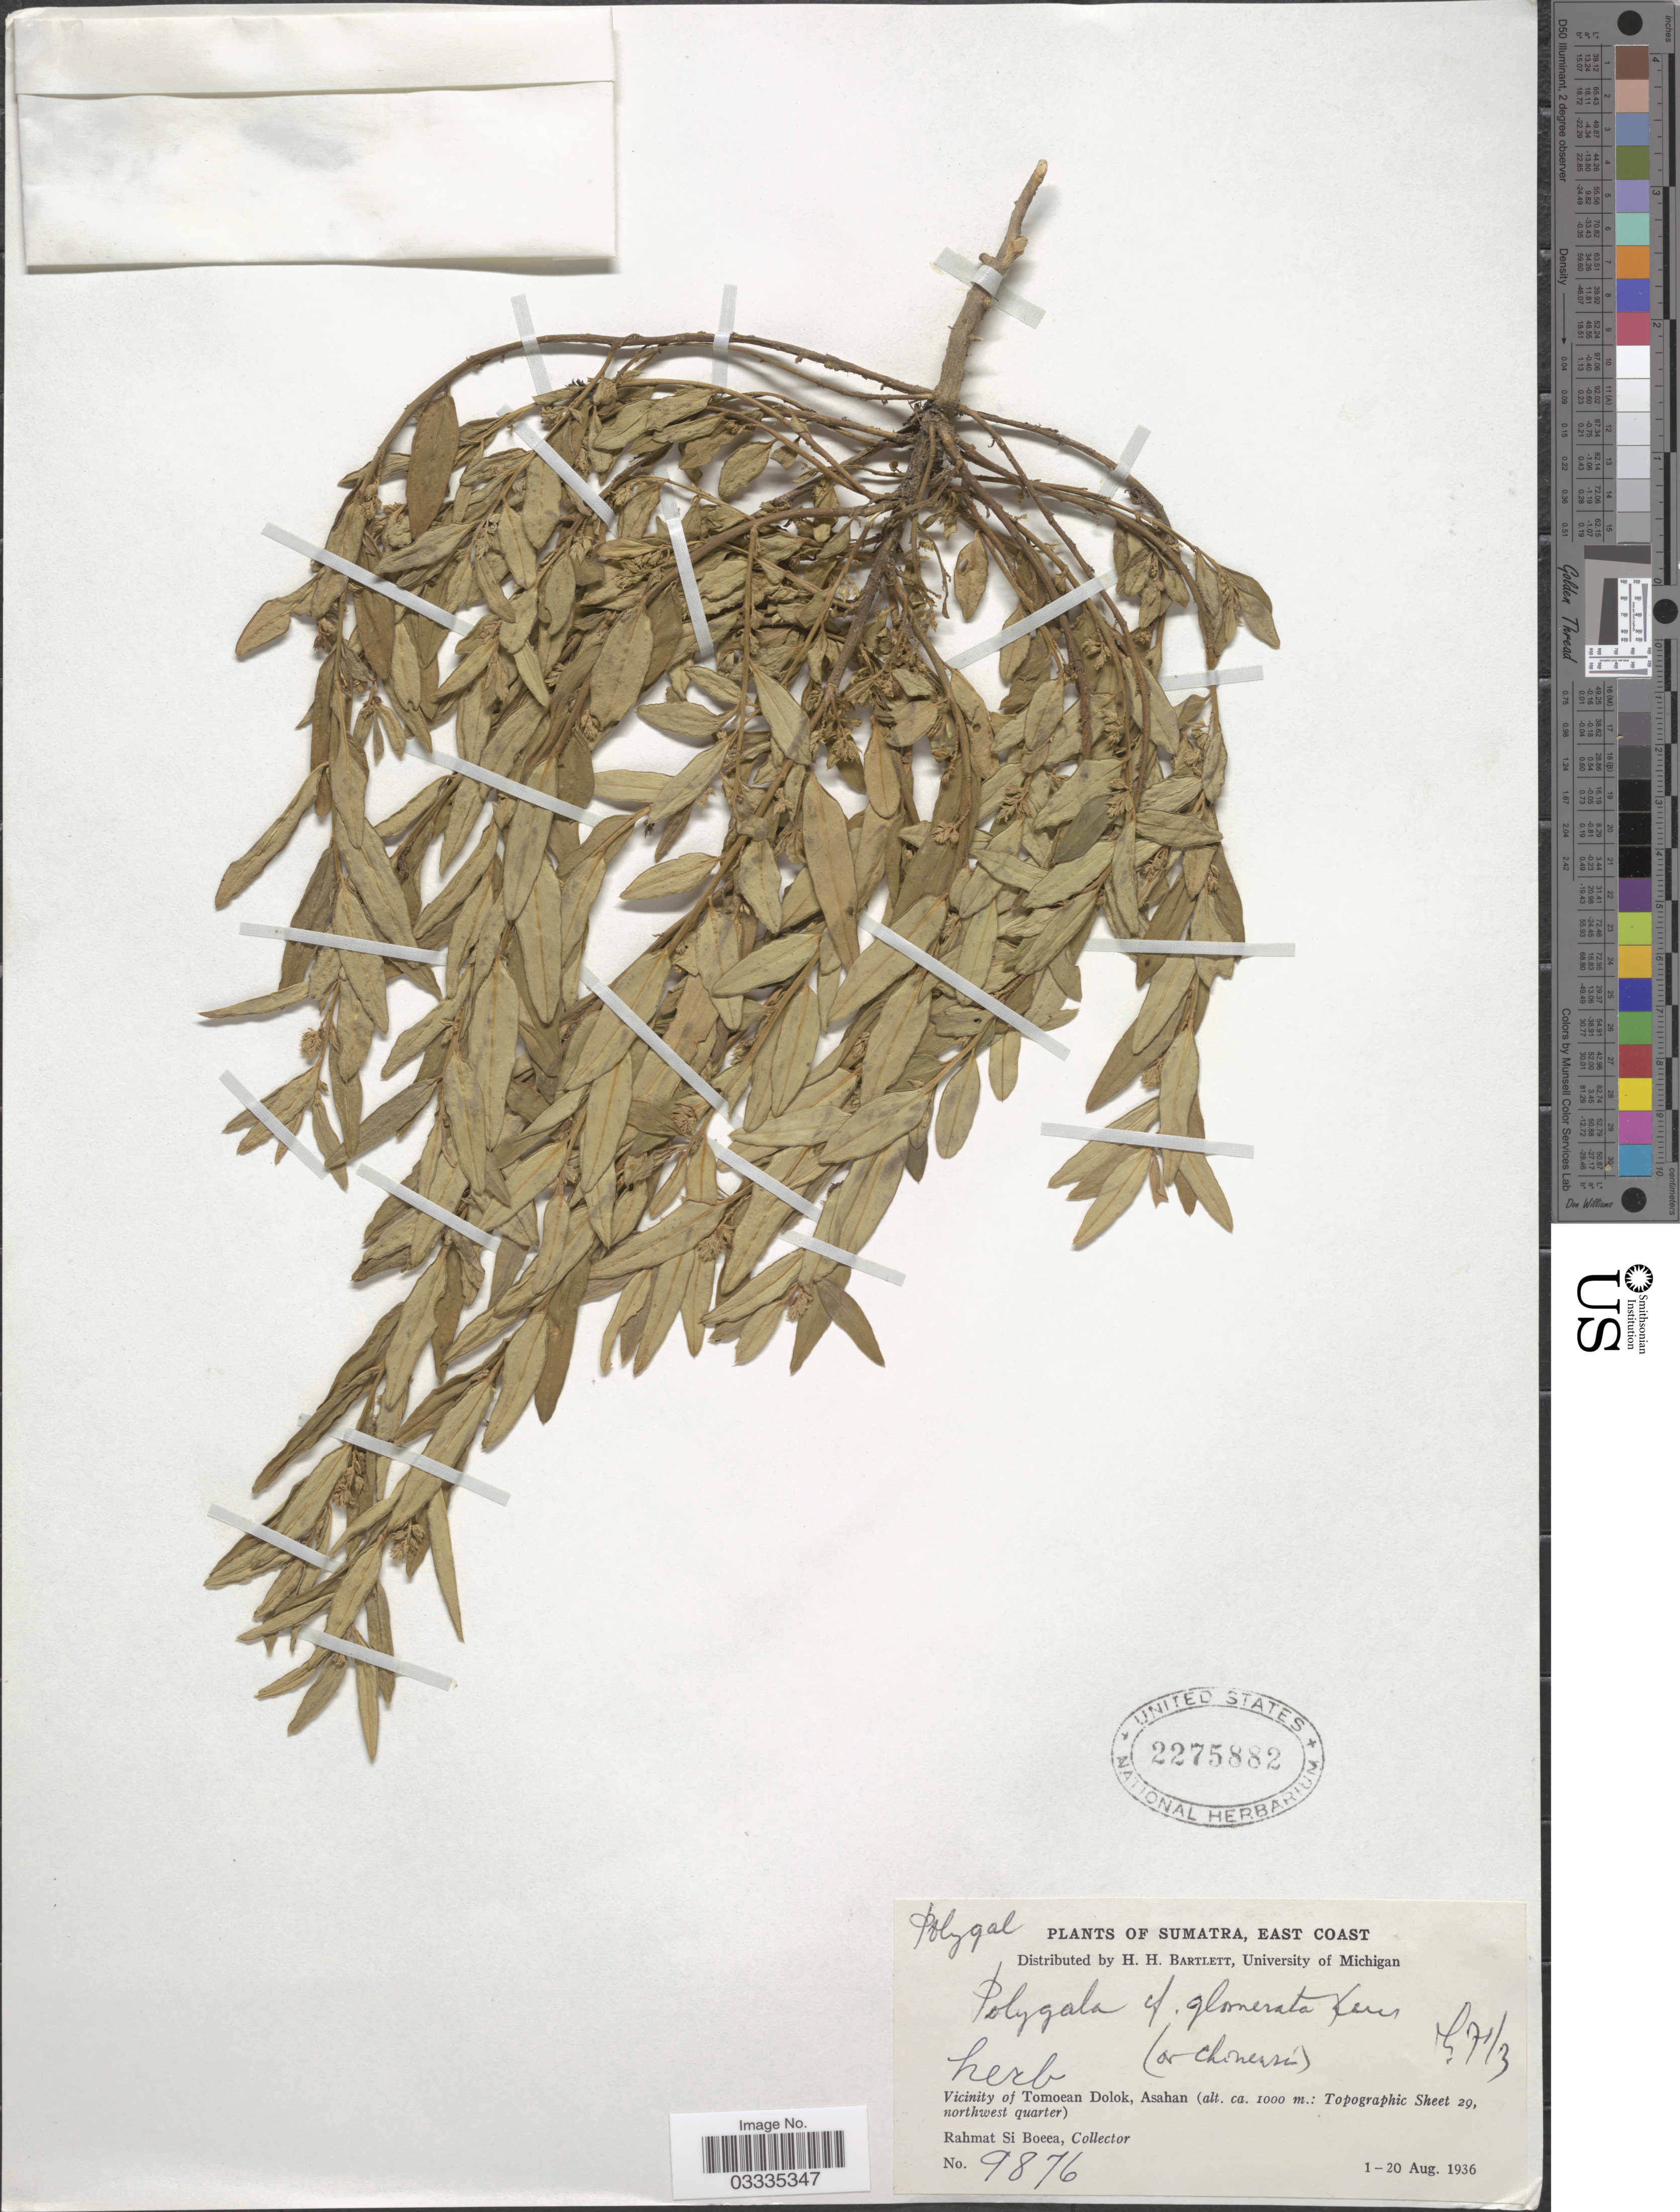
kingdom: Plantae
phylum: Tracheophyta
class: Magnoliopsida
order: Fabales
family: Polygalaceae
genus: Polygala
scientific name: Polygala glomerata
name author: Lour.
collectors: Rahmat Si Boeea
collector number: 9876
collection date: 1936-08-01/1936-08-20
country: Indonesia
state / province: Sumatra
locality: East Coast. Vicinity of Tomoean Dolok, Asahan (Topographic Sheet 29, northwest quarter)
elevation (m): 1000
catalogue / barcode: US 2275882